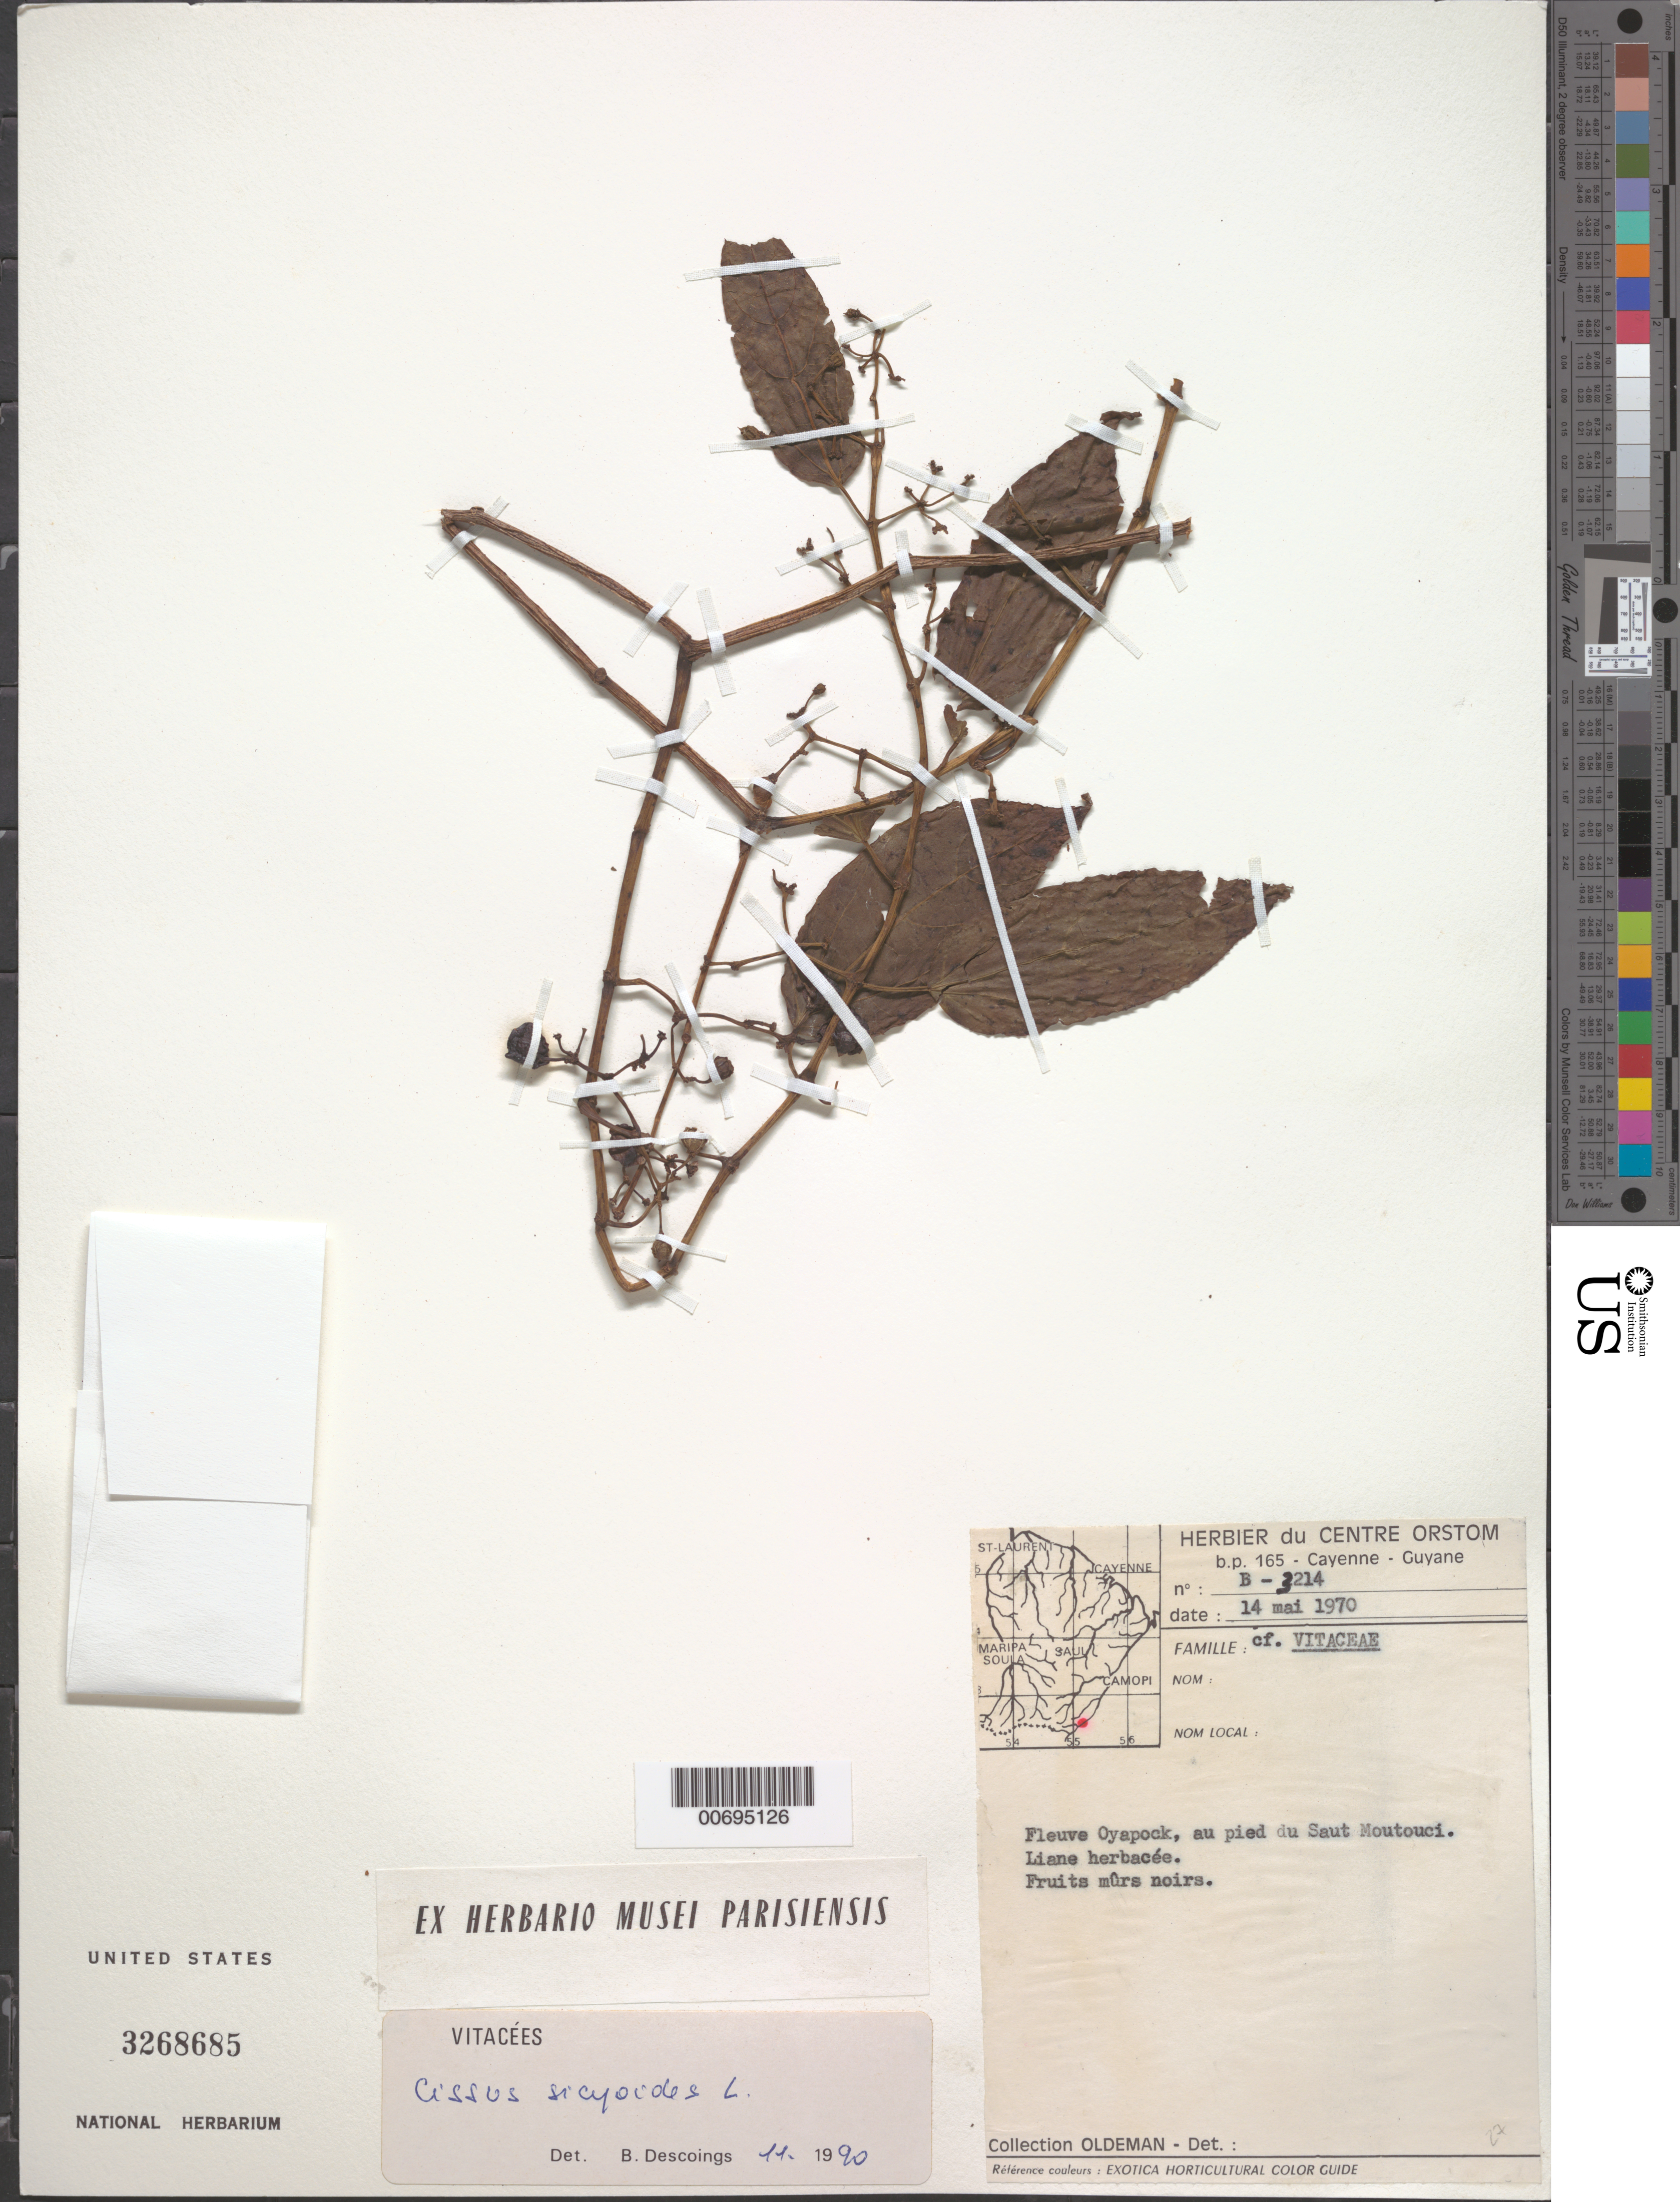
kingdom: Plantae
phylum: Tracheophyta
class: Magnoliopsida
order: Vitales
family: Vitaceae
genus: Cissus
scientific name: Cissus verticillata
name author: (L.) Nicolson & C.E. Jarvis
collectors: R. Oldeman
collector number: B 3214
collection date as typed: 14-May-70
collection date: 1970-05-14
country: French Guiana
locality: Fleuve Oyapock, au pied du Saut Moutouci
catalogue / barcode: US 3268685